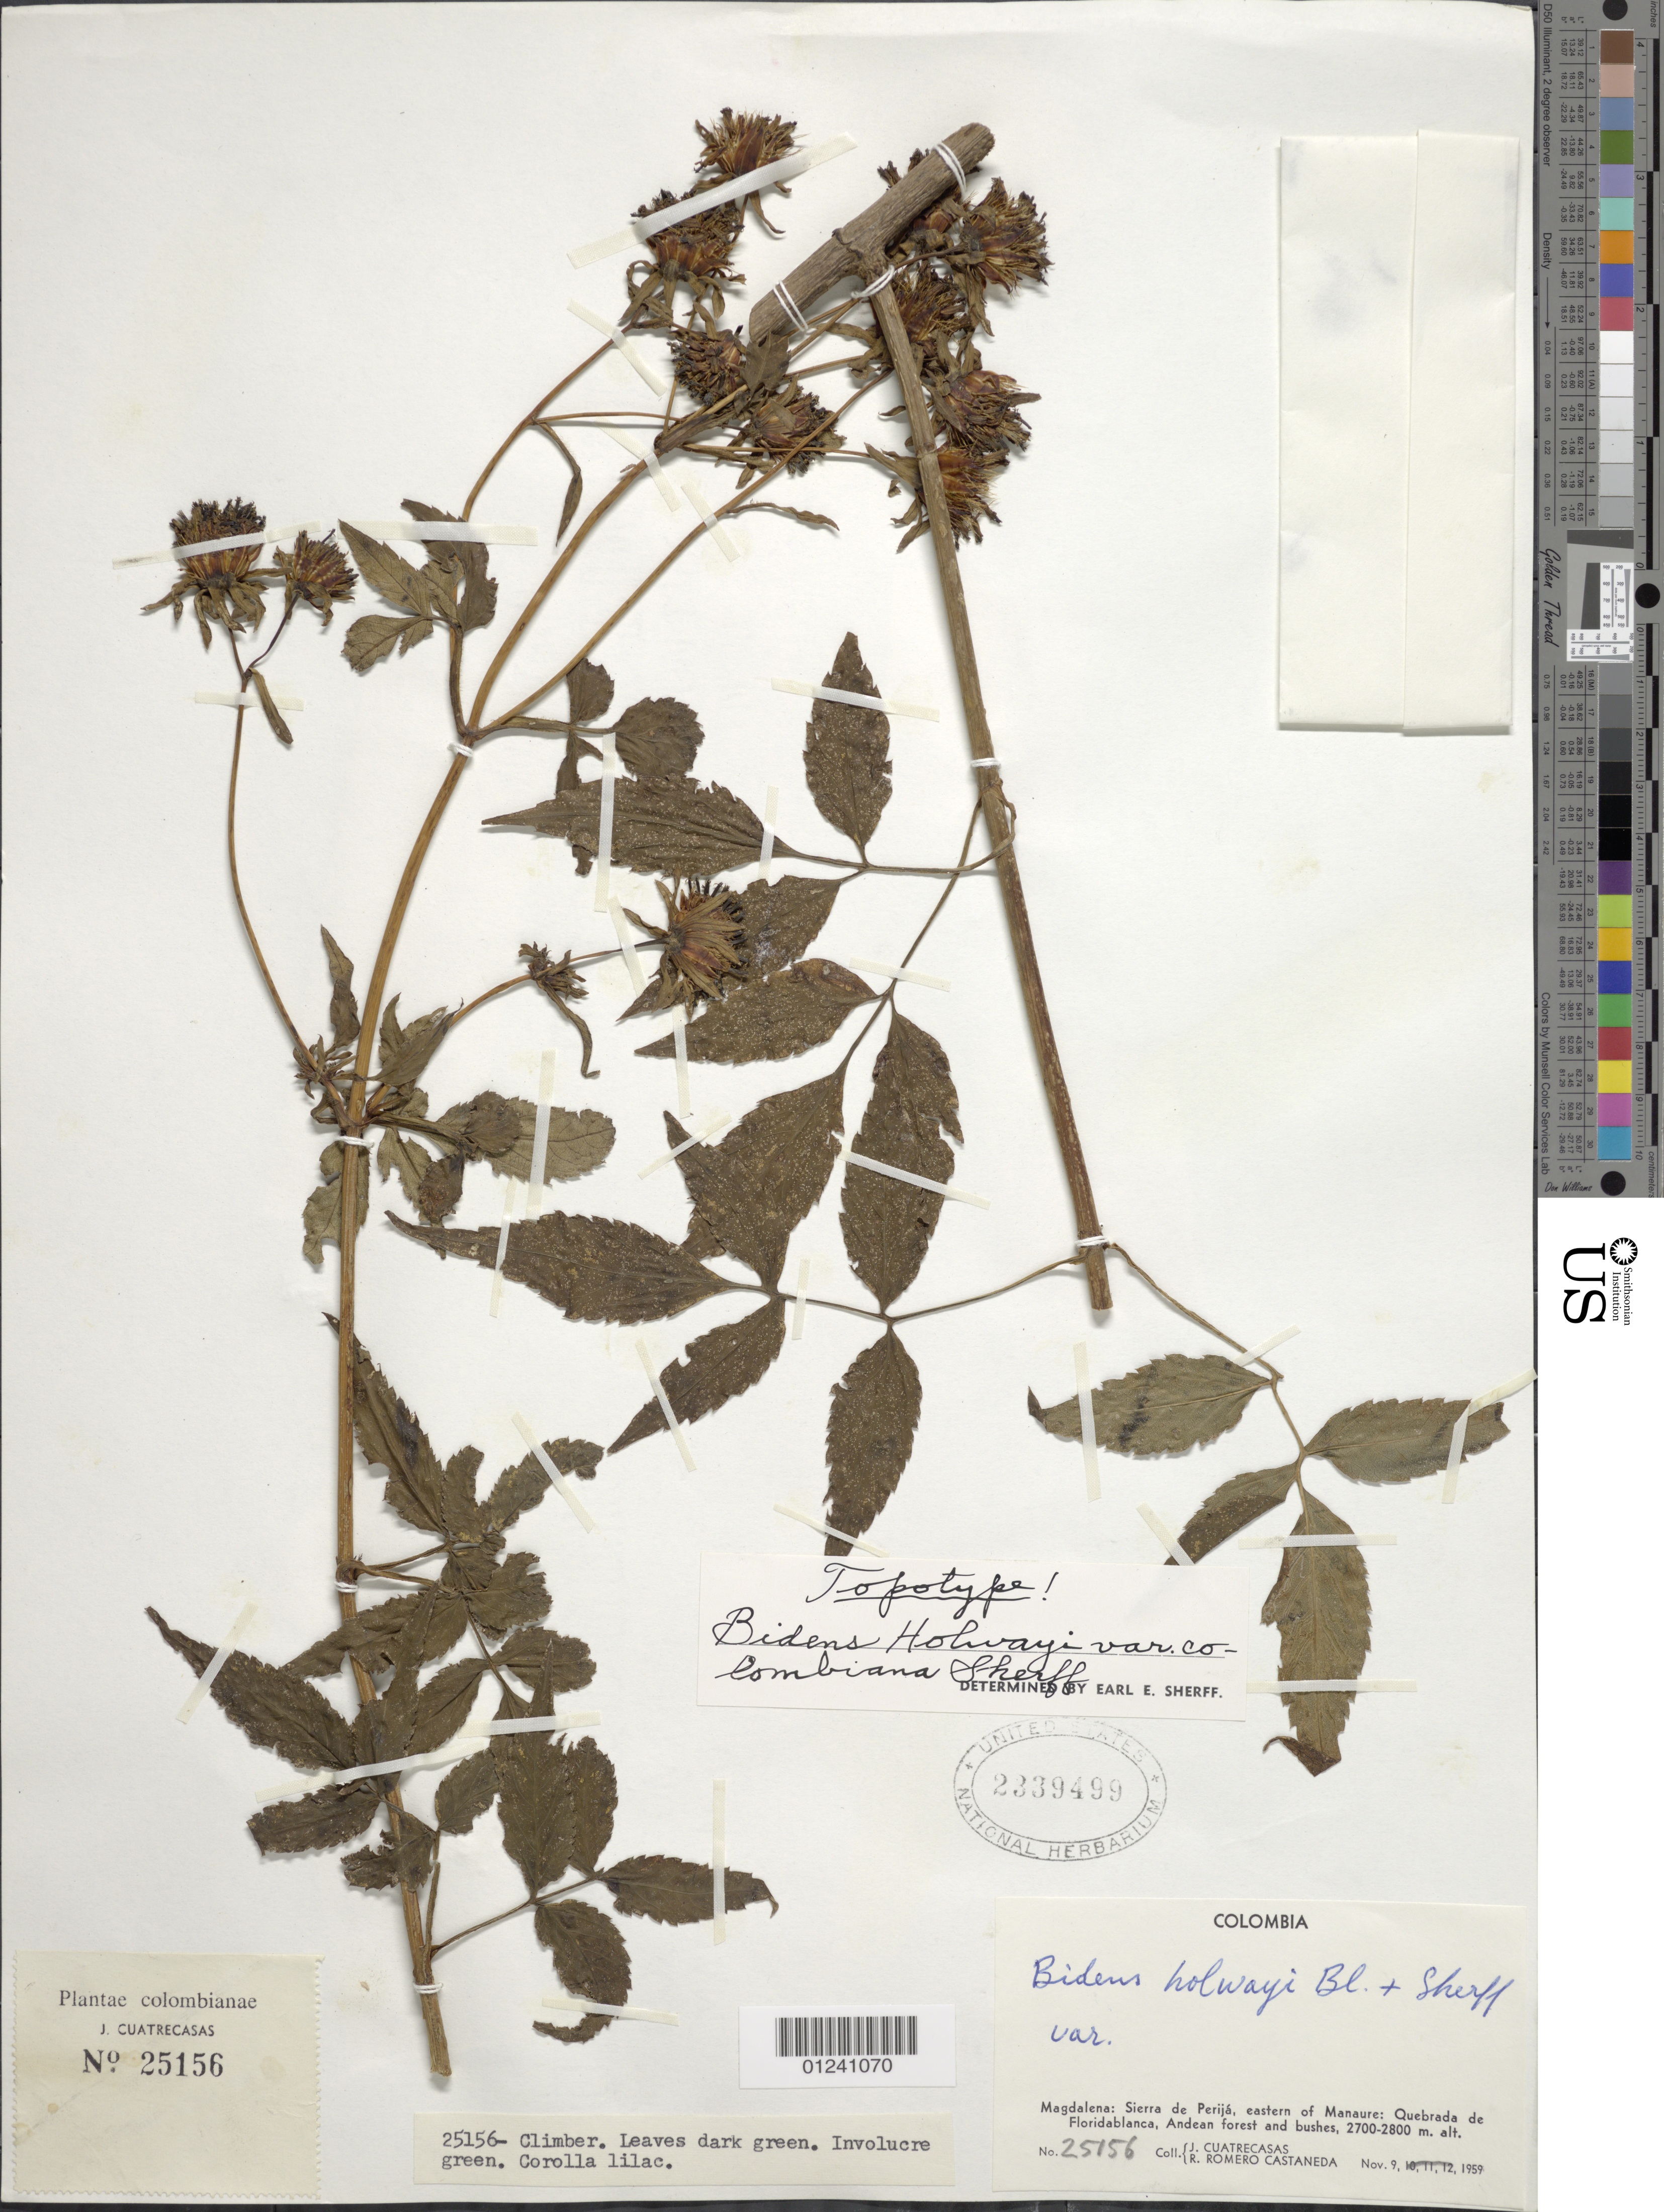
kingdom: Plantae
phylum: Tracheophyta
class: Magnoliopsida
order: Asterales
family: Asteraceae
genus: Bidens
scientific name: Bidens holwayi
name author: Sherff & S.F. Blake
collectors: J. Cuatrecasas & R. Romero Castañeda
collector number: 25156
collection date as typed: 09 Nov 1959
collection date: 1959-11-09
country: Colombia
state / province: Magdalena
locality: Sierra de Perijá, eastern of Manaure: Quebrada de Floridablanca, Andean forest and bushes.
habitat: Andean forest and bushes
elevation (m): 2700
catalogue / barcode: US 2339499